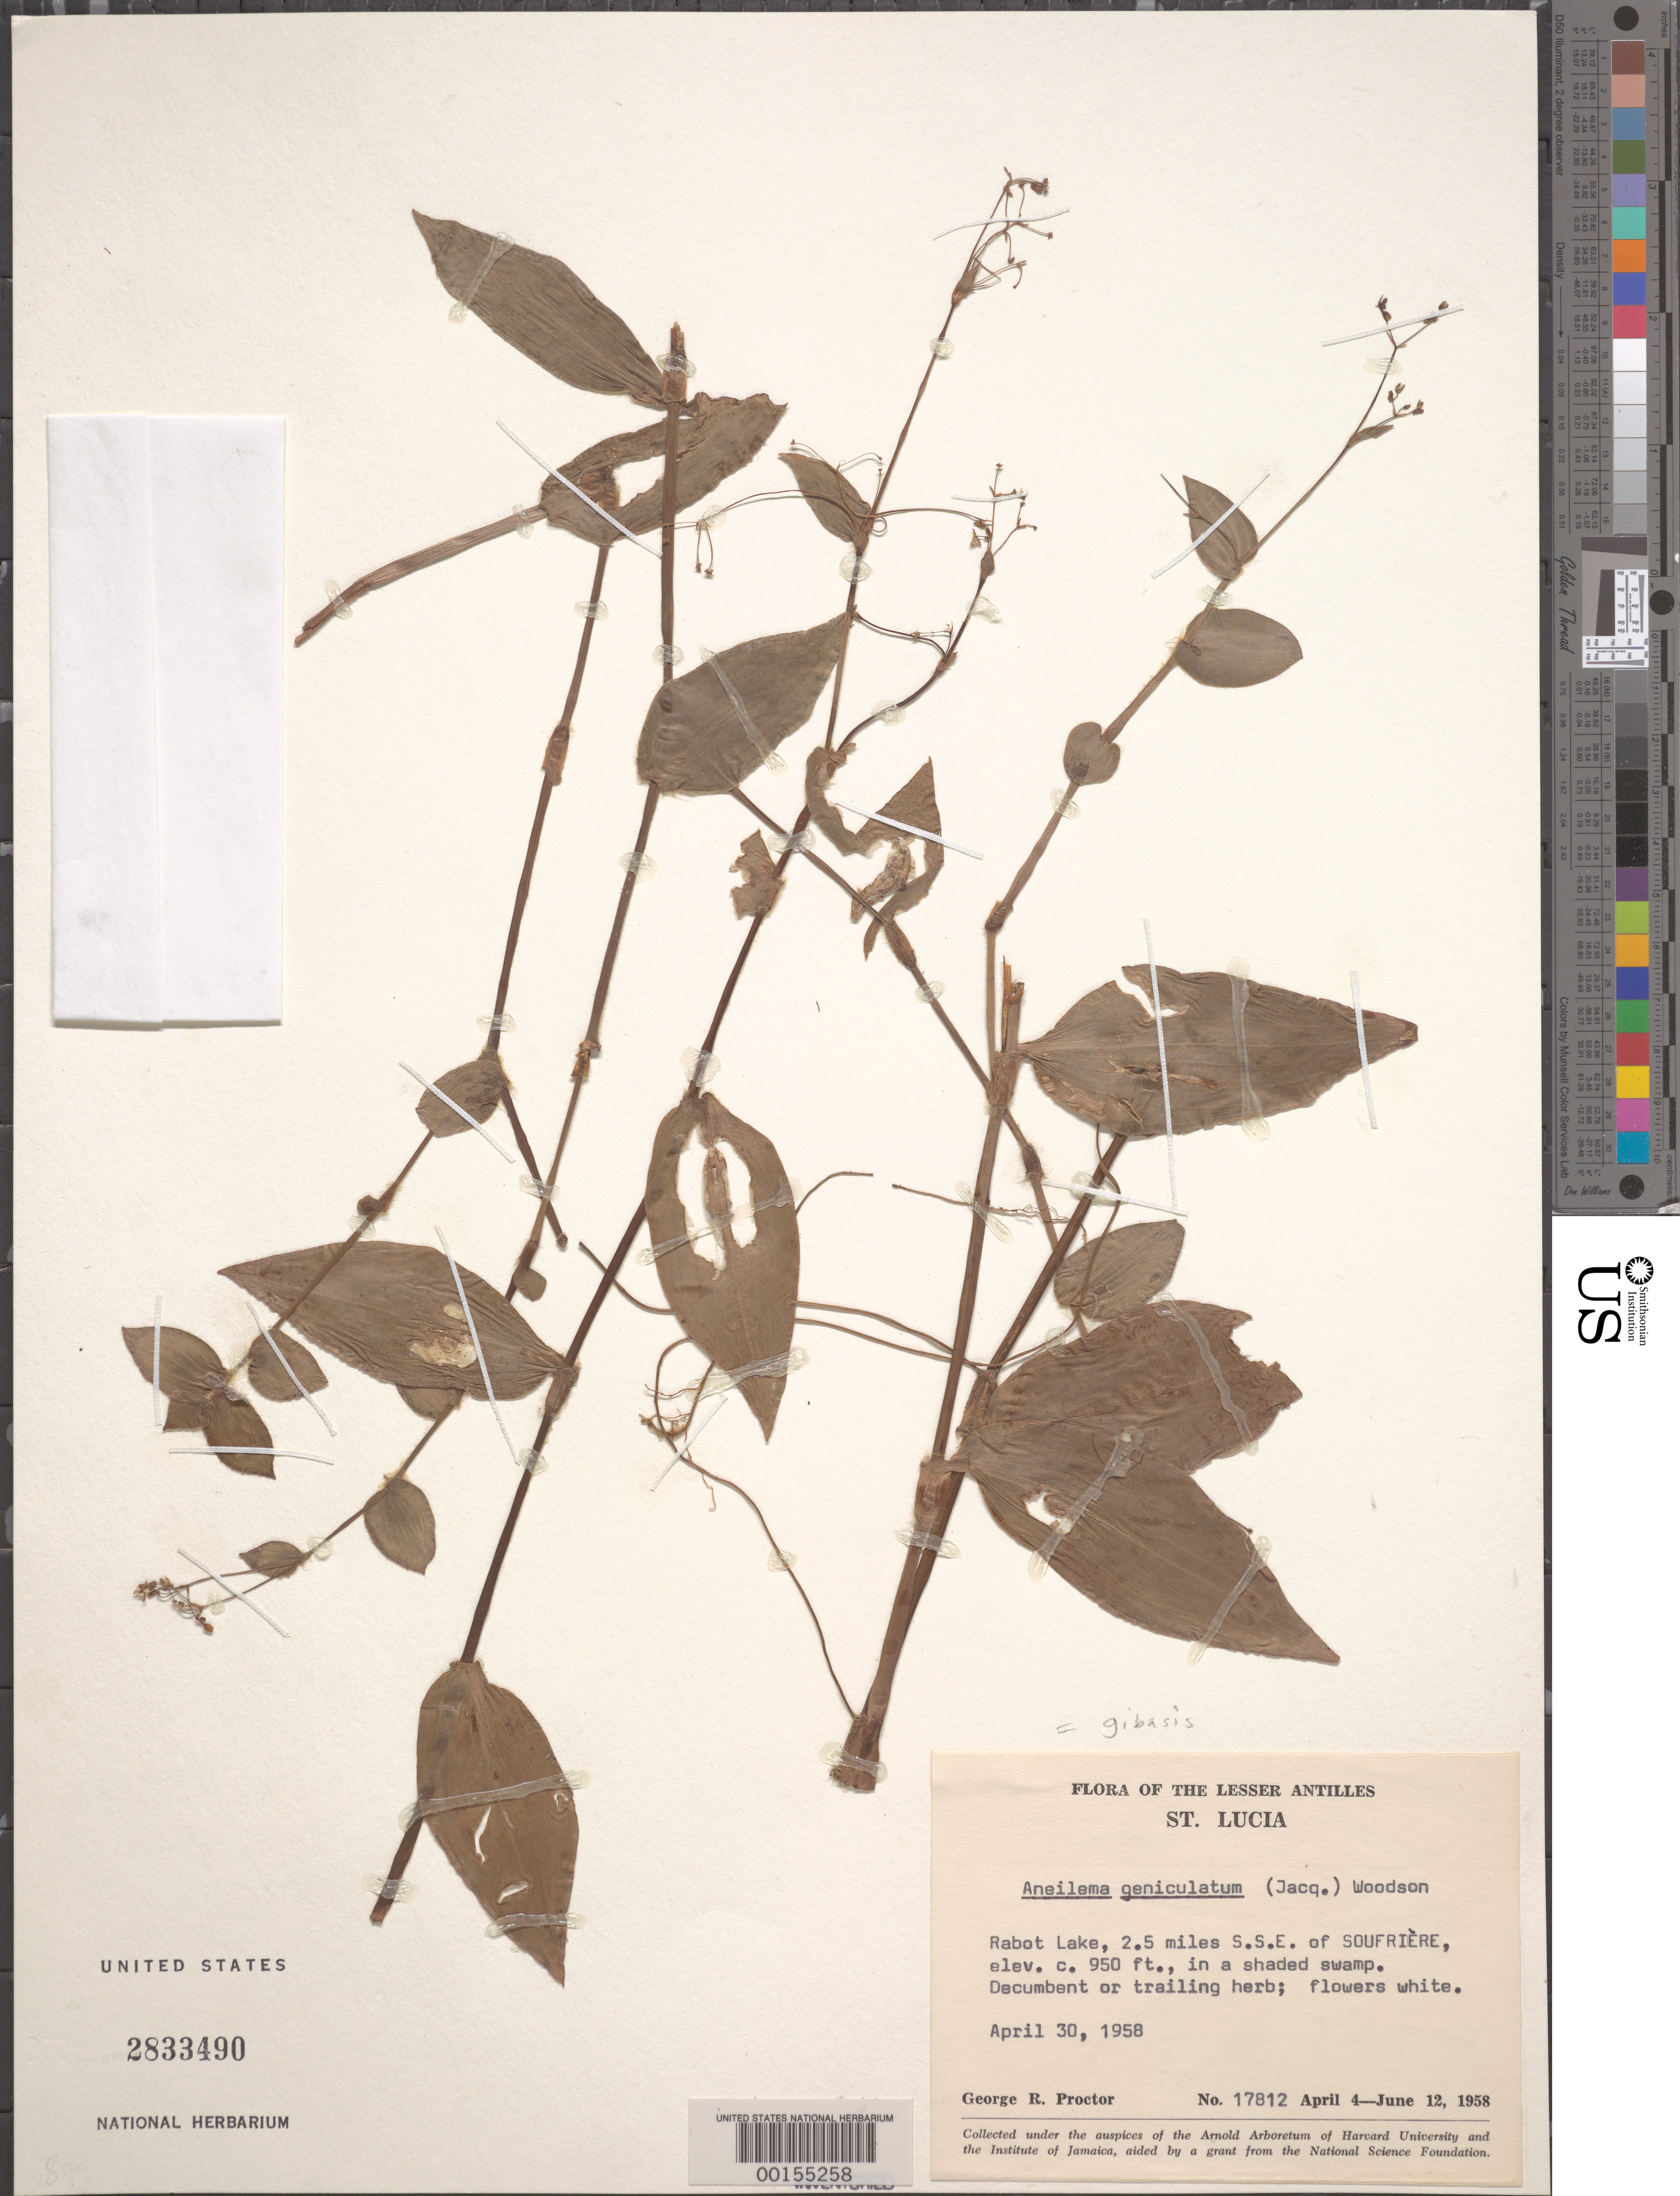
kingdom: Plantae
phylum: Tracheophyta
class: Liliopsida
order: Commelinales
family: Commelinaceae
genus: Gibasis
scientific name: Gibasis pauciflora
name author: (Urb. & Ekman) D.R. Hunt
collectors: G. R. Proctor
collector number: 17812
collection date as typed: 04 Apr 1958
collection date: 1958-04-04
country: St. Lucia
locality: Rabot lake, sse of soufriere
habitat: Shaded swamp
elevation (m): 290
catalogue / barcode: US 2833490